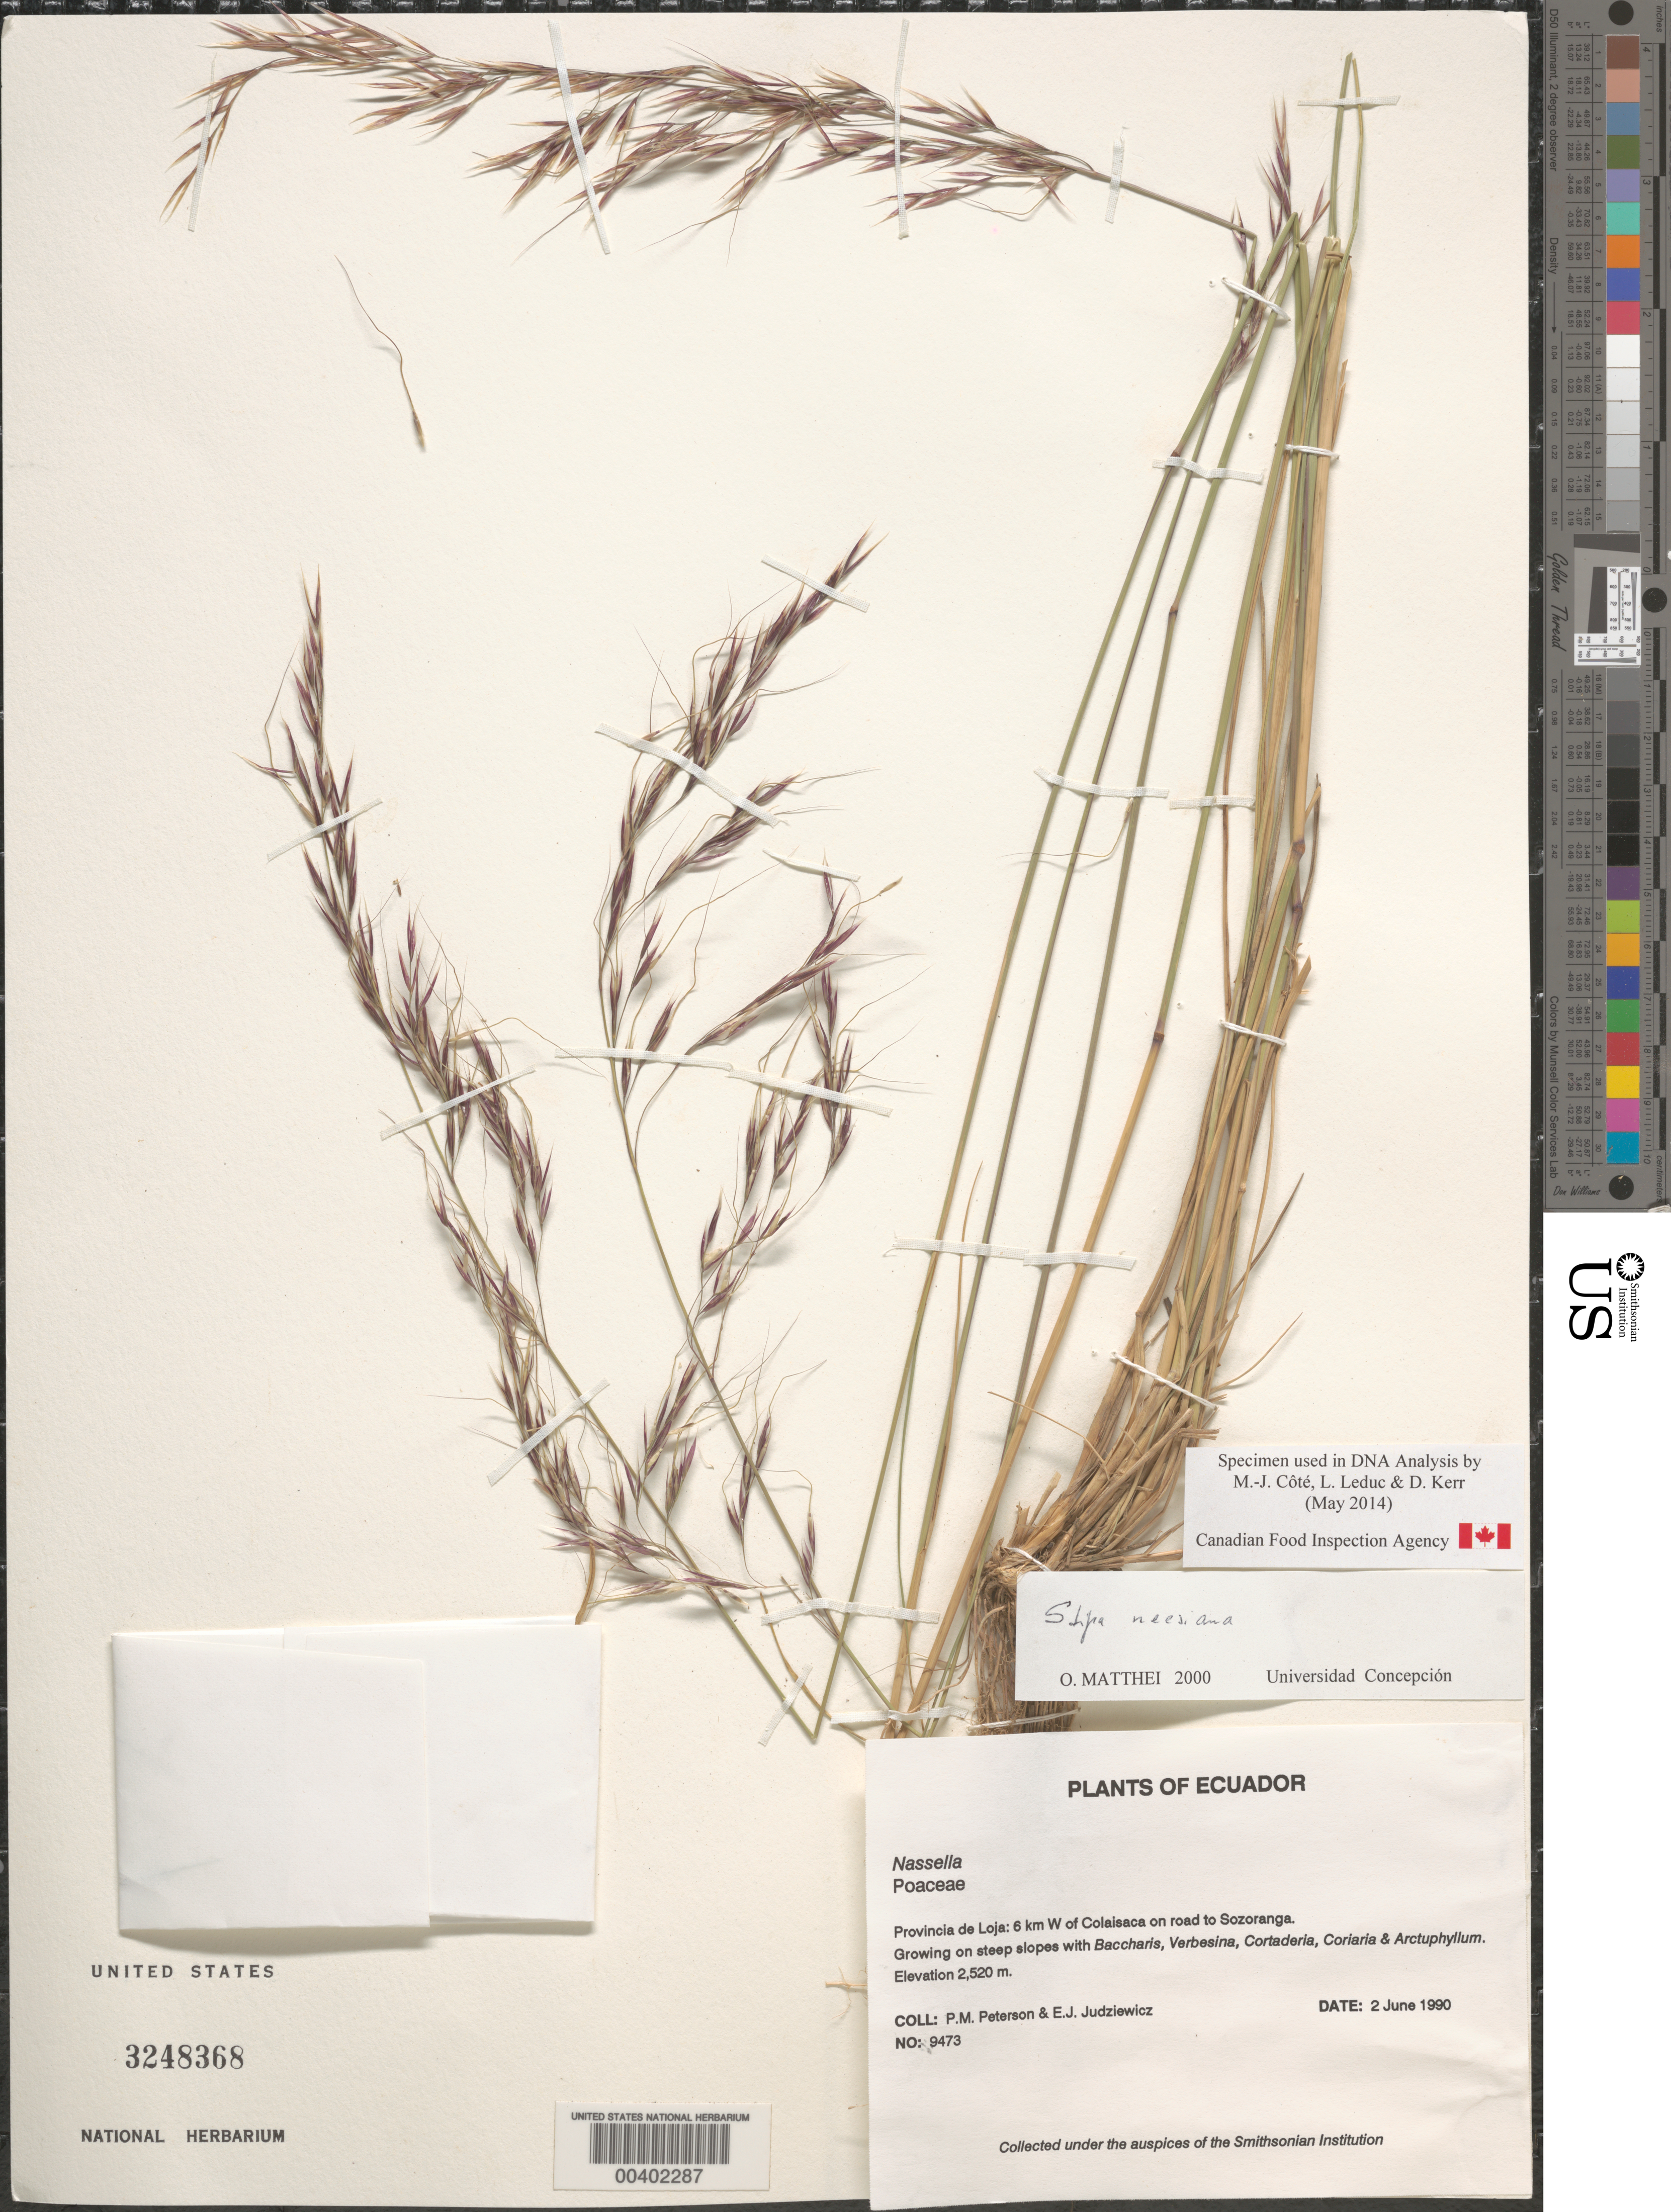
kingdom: Plantae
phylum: Tracheophyta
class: Liliopsida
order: Poales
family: Poaceae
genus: Nassella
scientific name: Nassella sp.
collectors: P. M. Peterson & E. J. Judziewicz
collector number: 09473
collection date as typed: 02 Jun 1990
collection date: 1990-06-02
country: Ecuador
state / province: Loja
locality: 6 km W of Colaisaca on road to Sozoranga.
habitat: Growing on steep slopes with Baccharis, Verbesina, Cortaderia, Coriaria & Arctuphyllum.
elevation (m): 2520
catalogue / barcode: US 3248368